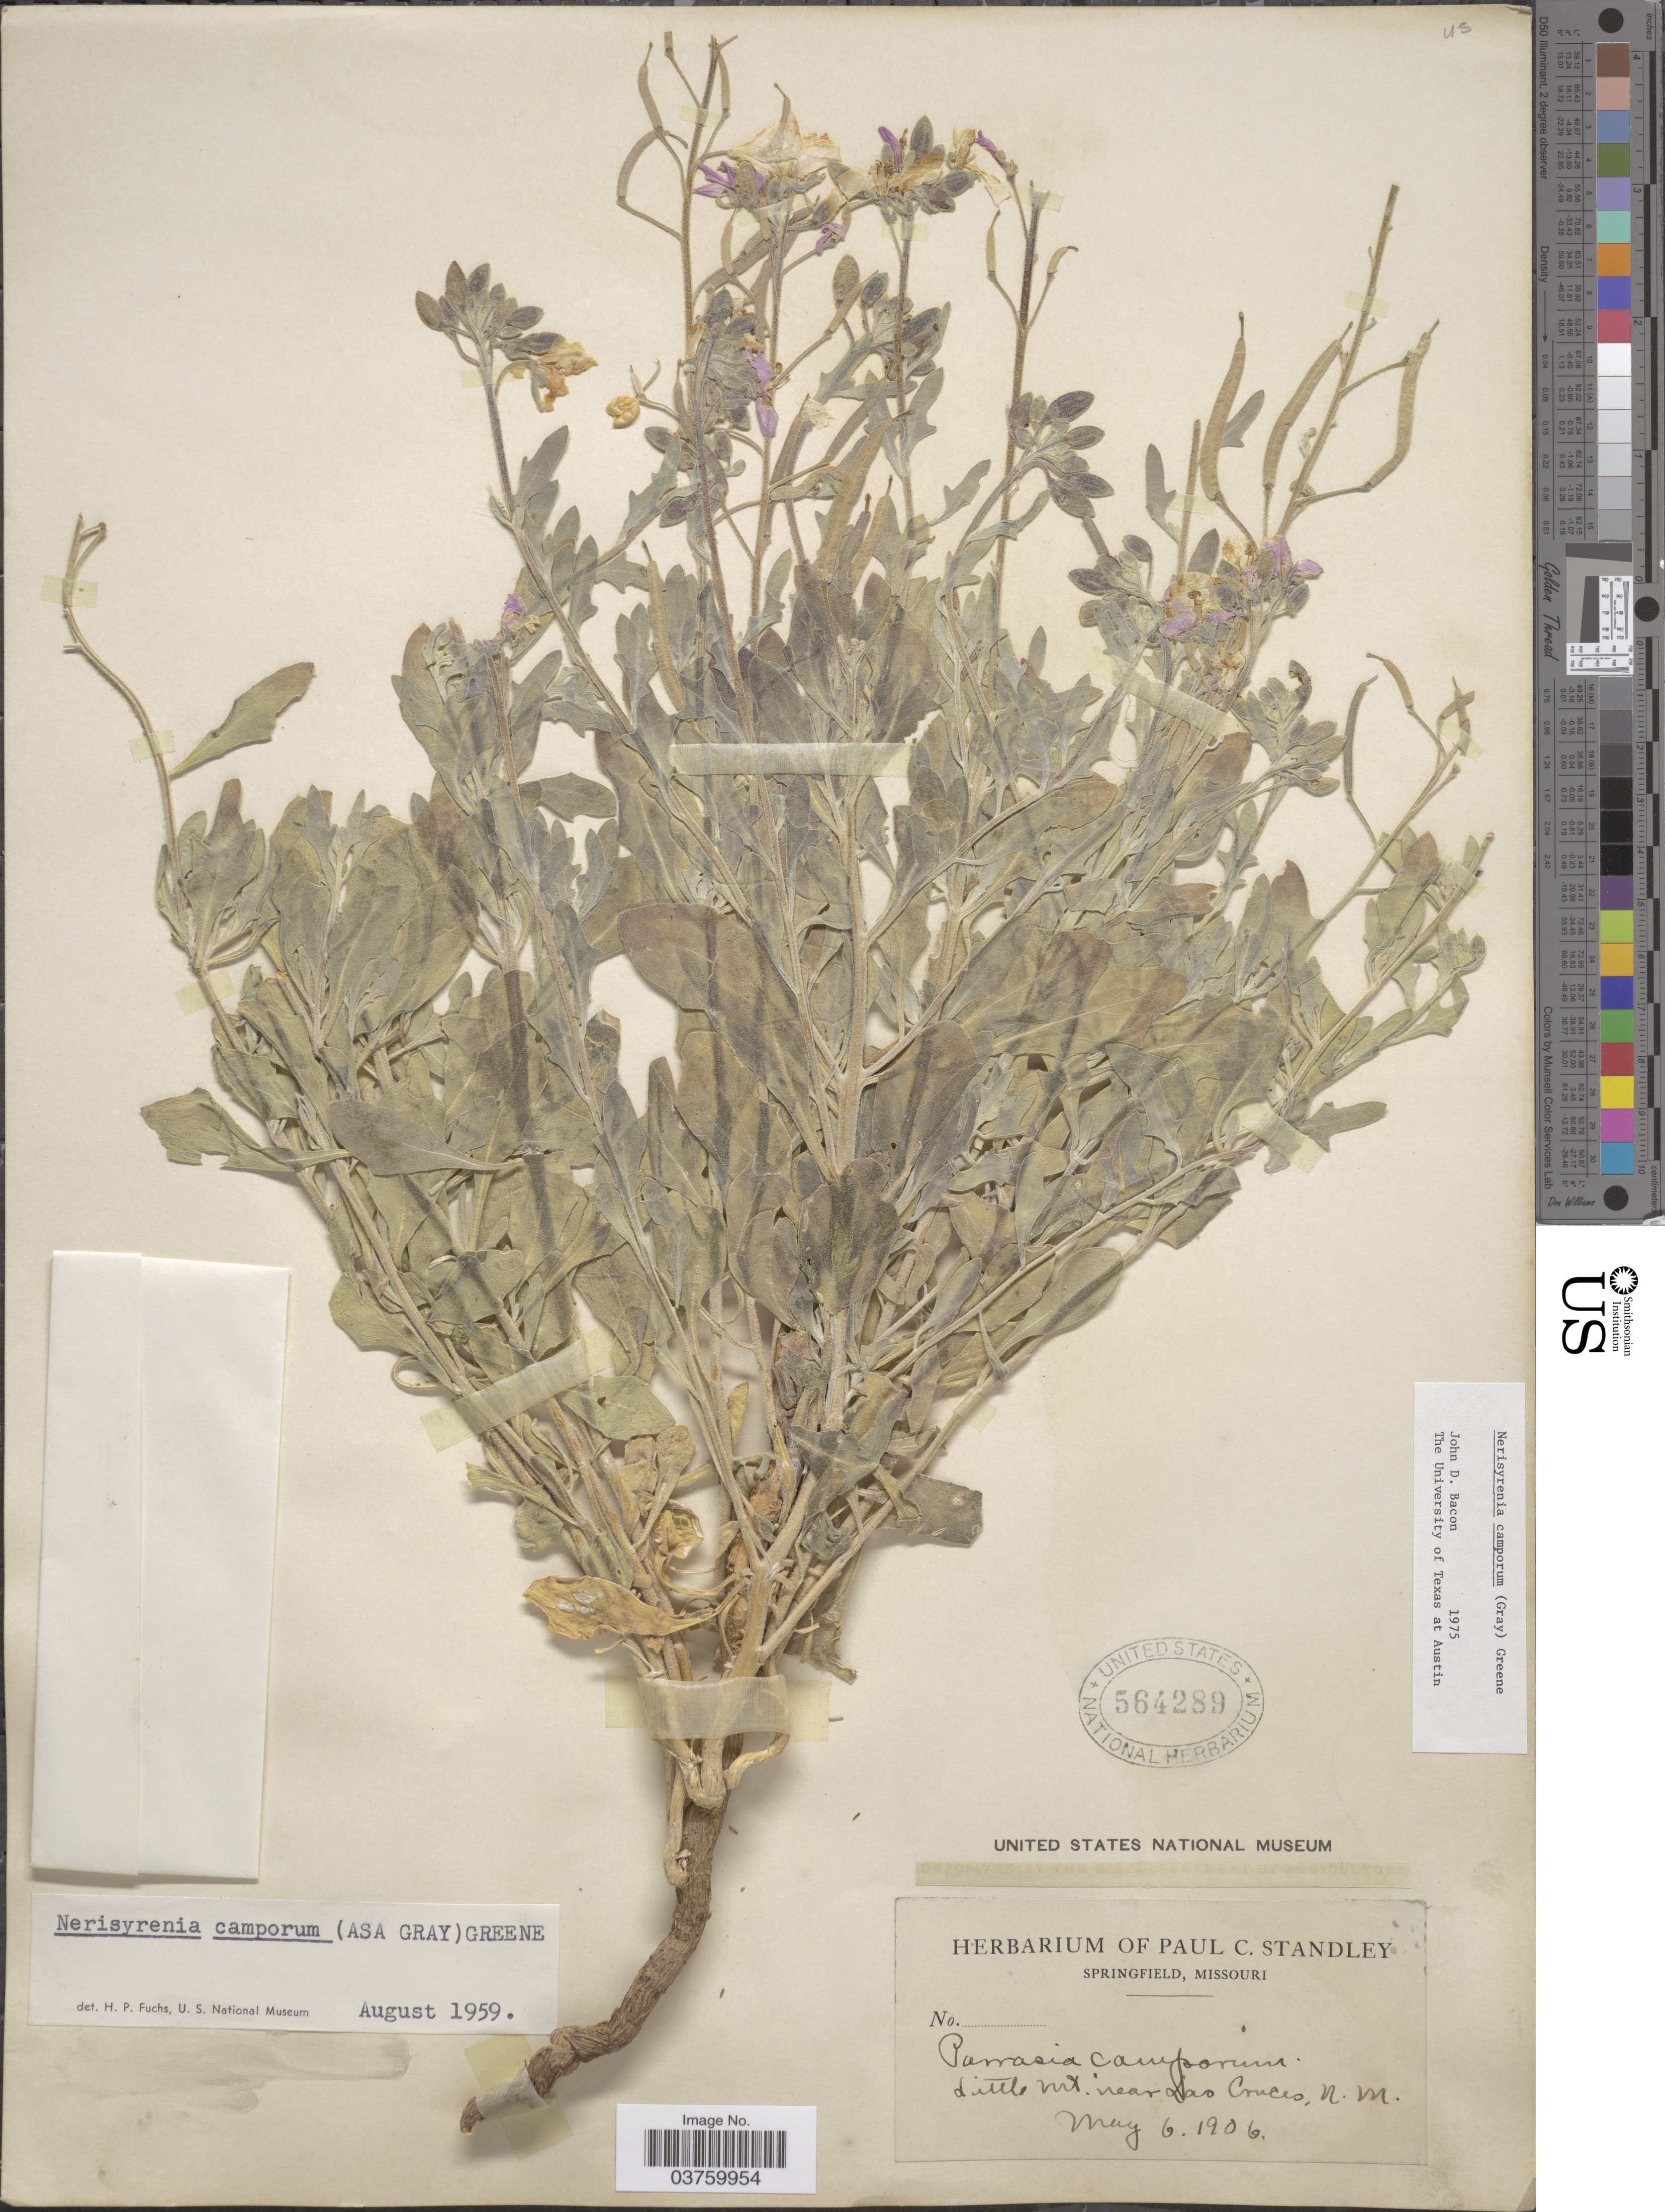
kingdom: Plantae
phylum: Tracheophyta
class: Magnoliopsida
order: Brassicales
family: Brassicaceae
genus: Nerisyrenia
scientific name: Nerisyrenia camporum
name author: (A. Gray) Greene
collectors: ex herb. Paul C. Standley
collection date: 1906-05-06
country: United States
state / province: New Mexico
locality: Little Mt. near Las Cruces.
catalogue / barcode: US 564289